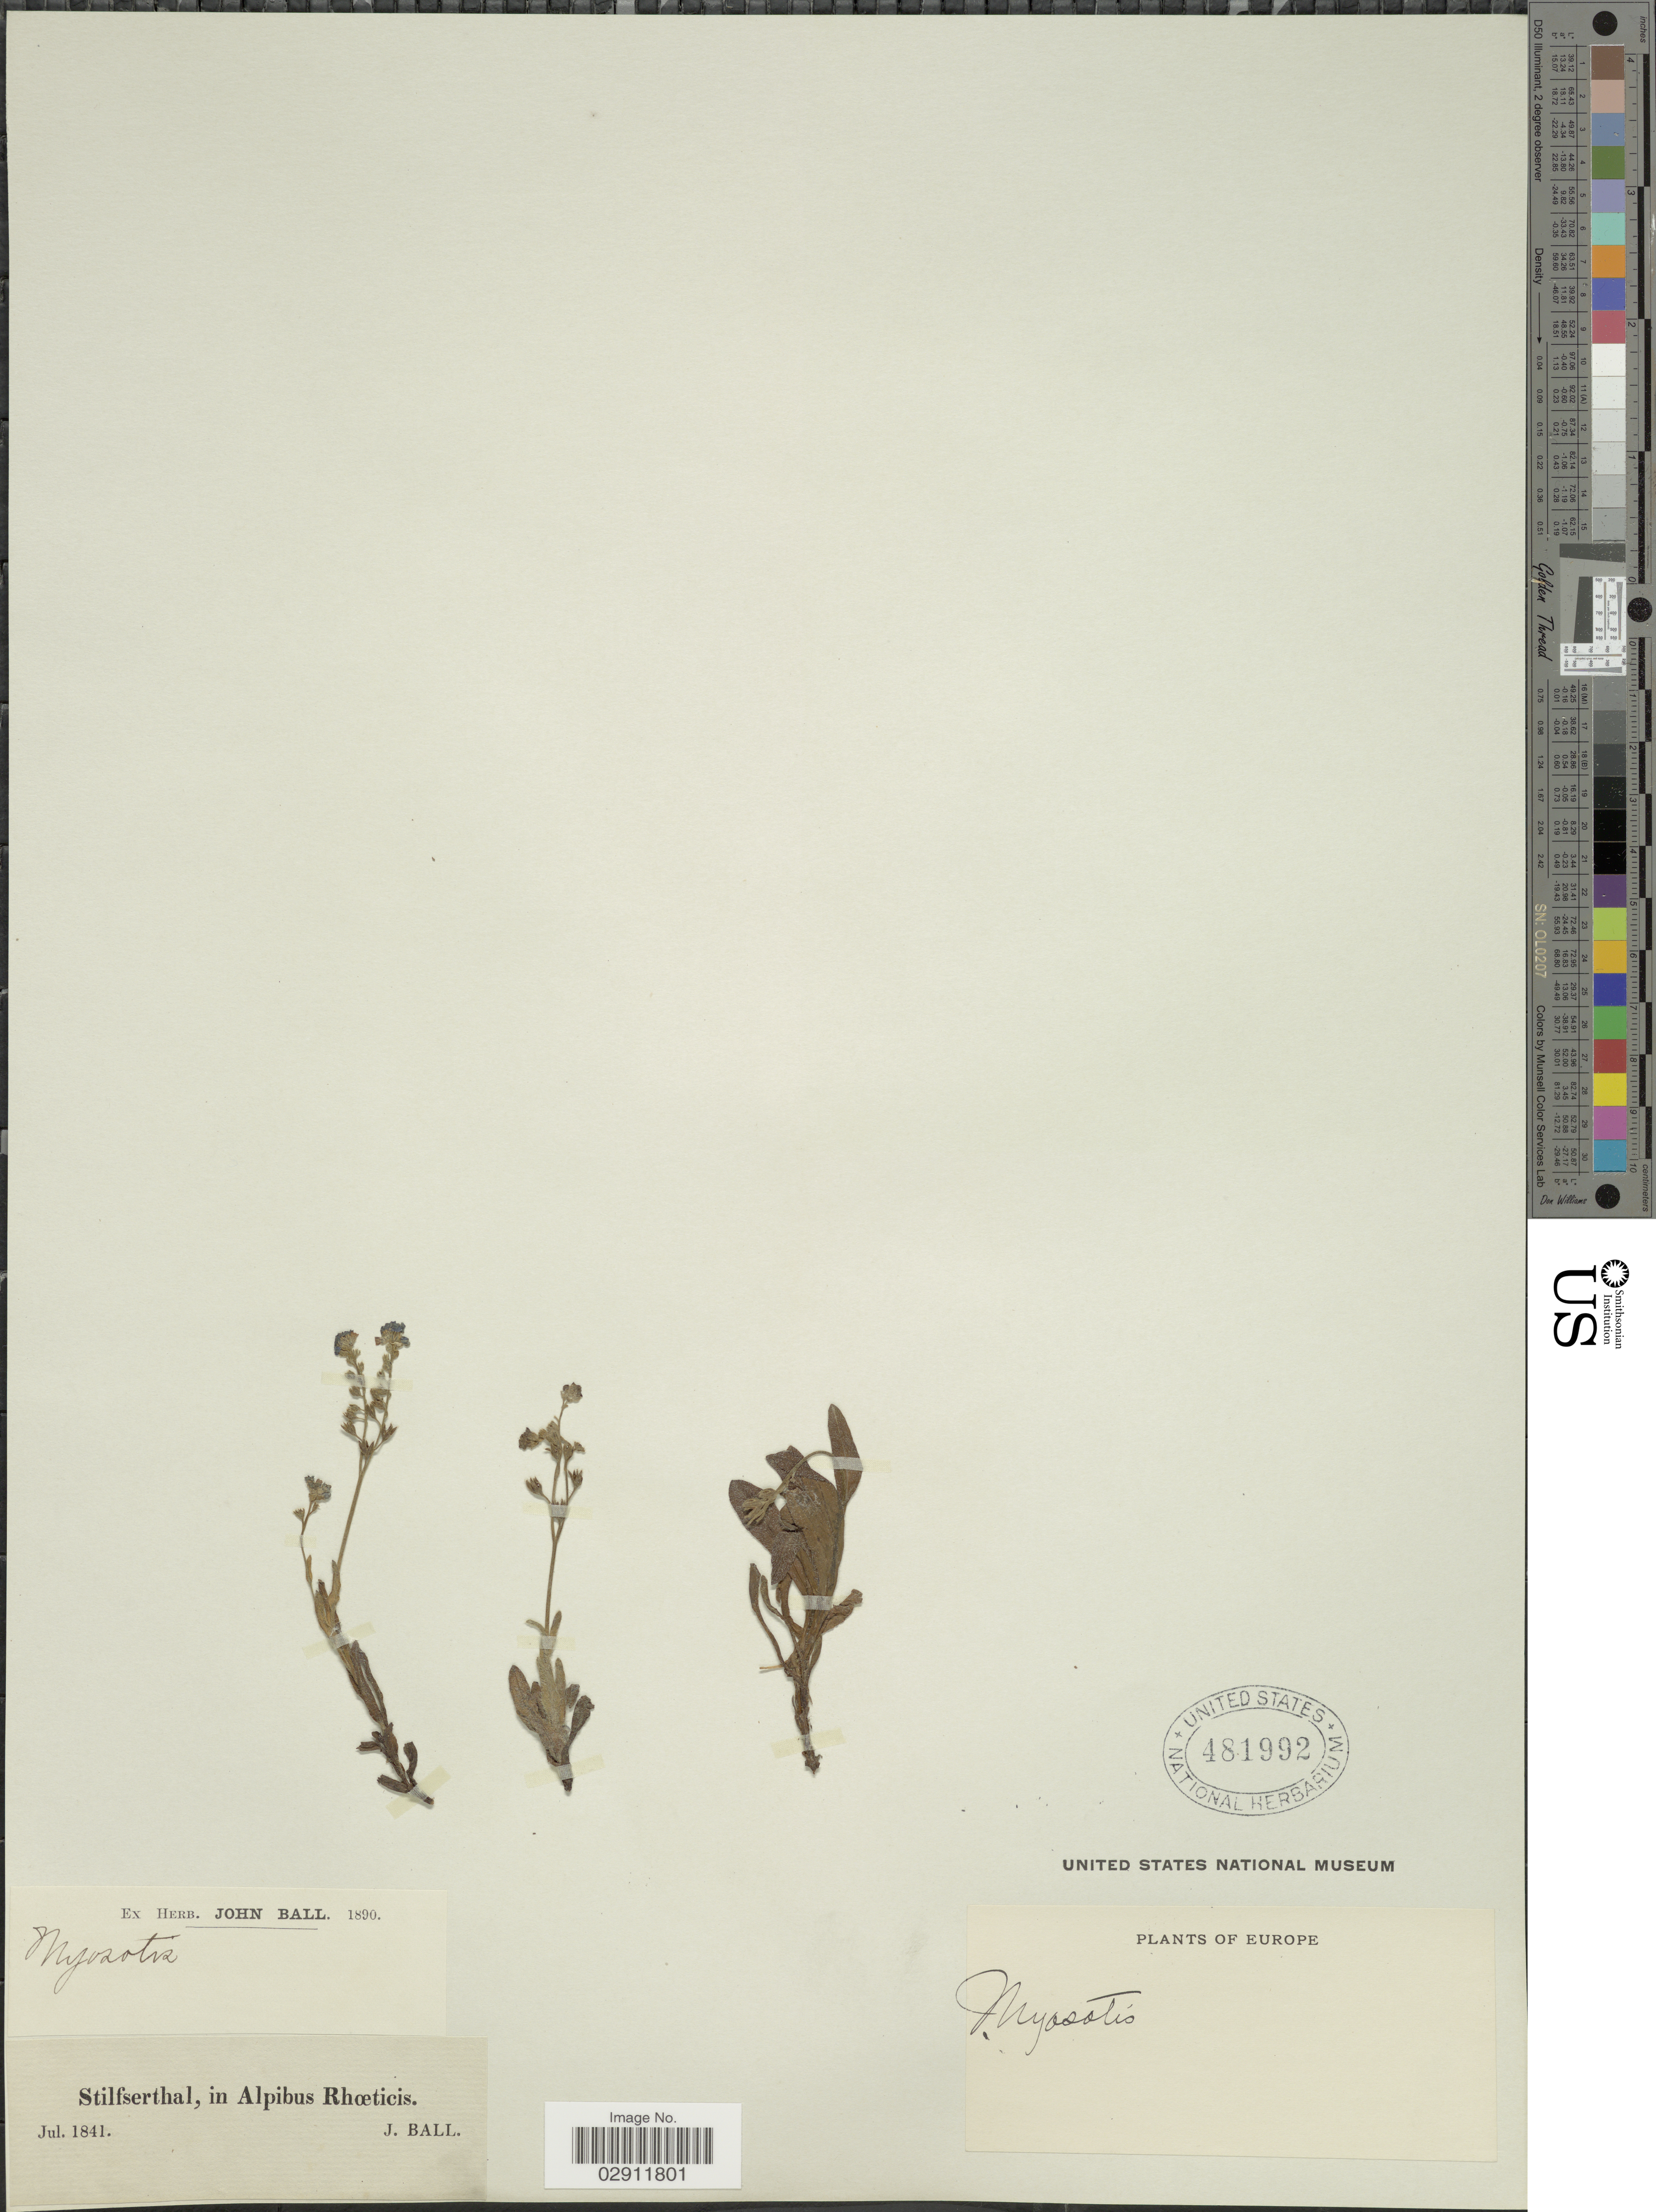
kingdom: Plantae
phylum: Tracheophyta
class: Magnoliopsida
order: Boraginales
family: Boraginaceae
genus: Myosotis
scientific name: Myosotis sp.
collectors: J. Ball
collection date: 1841-07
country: Italy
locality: Stilfserthal, in Alpibus Rhoeticis. Europe.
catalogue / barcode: US 481992